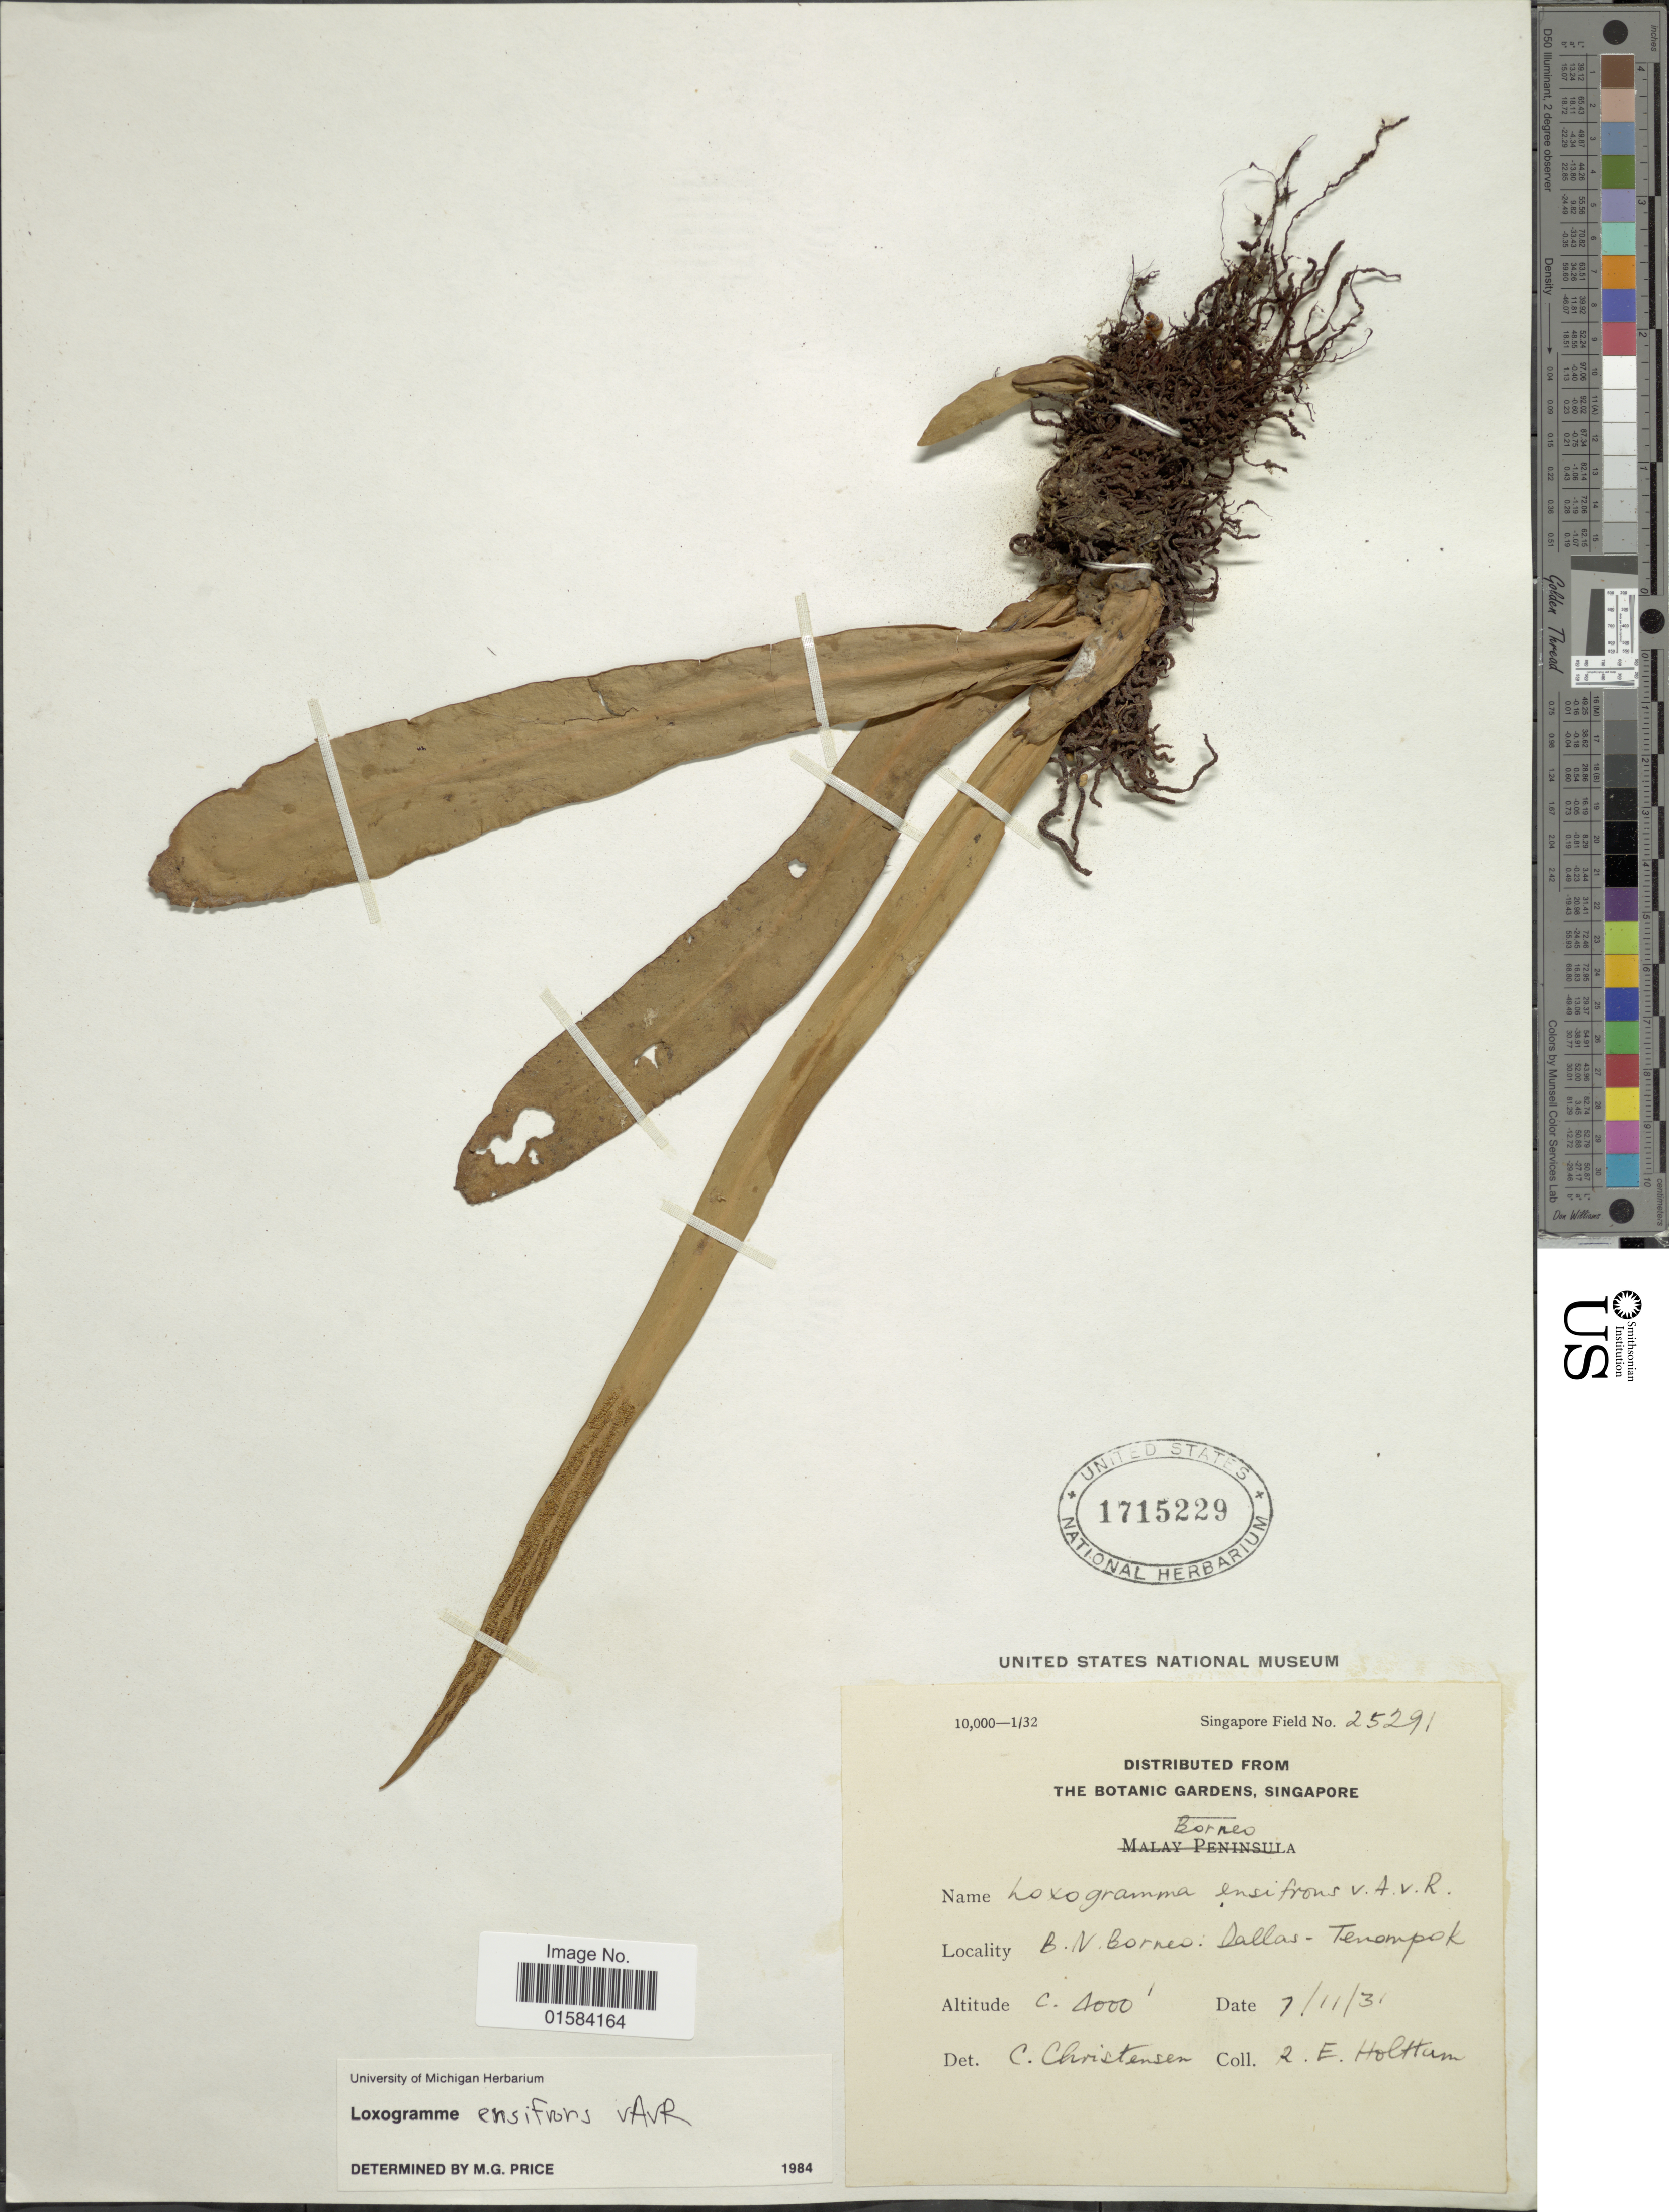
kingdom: Plantae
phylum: Tracheophyta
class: Polypodiopsida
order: Polypodiales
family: Polypodiaceae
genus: Loxogramme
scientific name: Loxogramme ensifrons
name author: Alderw.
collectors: R. E. Holttum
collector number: Singapore Field 25291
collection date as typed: Transcribed d/m/y: 7/11/31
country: Malaysia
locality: Borneo, B.N. Borneo: Dallas-Tenompok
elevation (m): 1219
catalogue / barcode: US 1715229